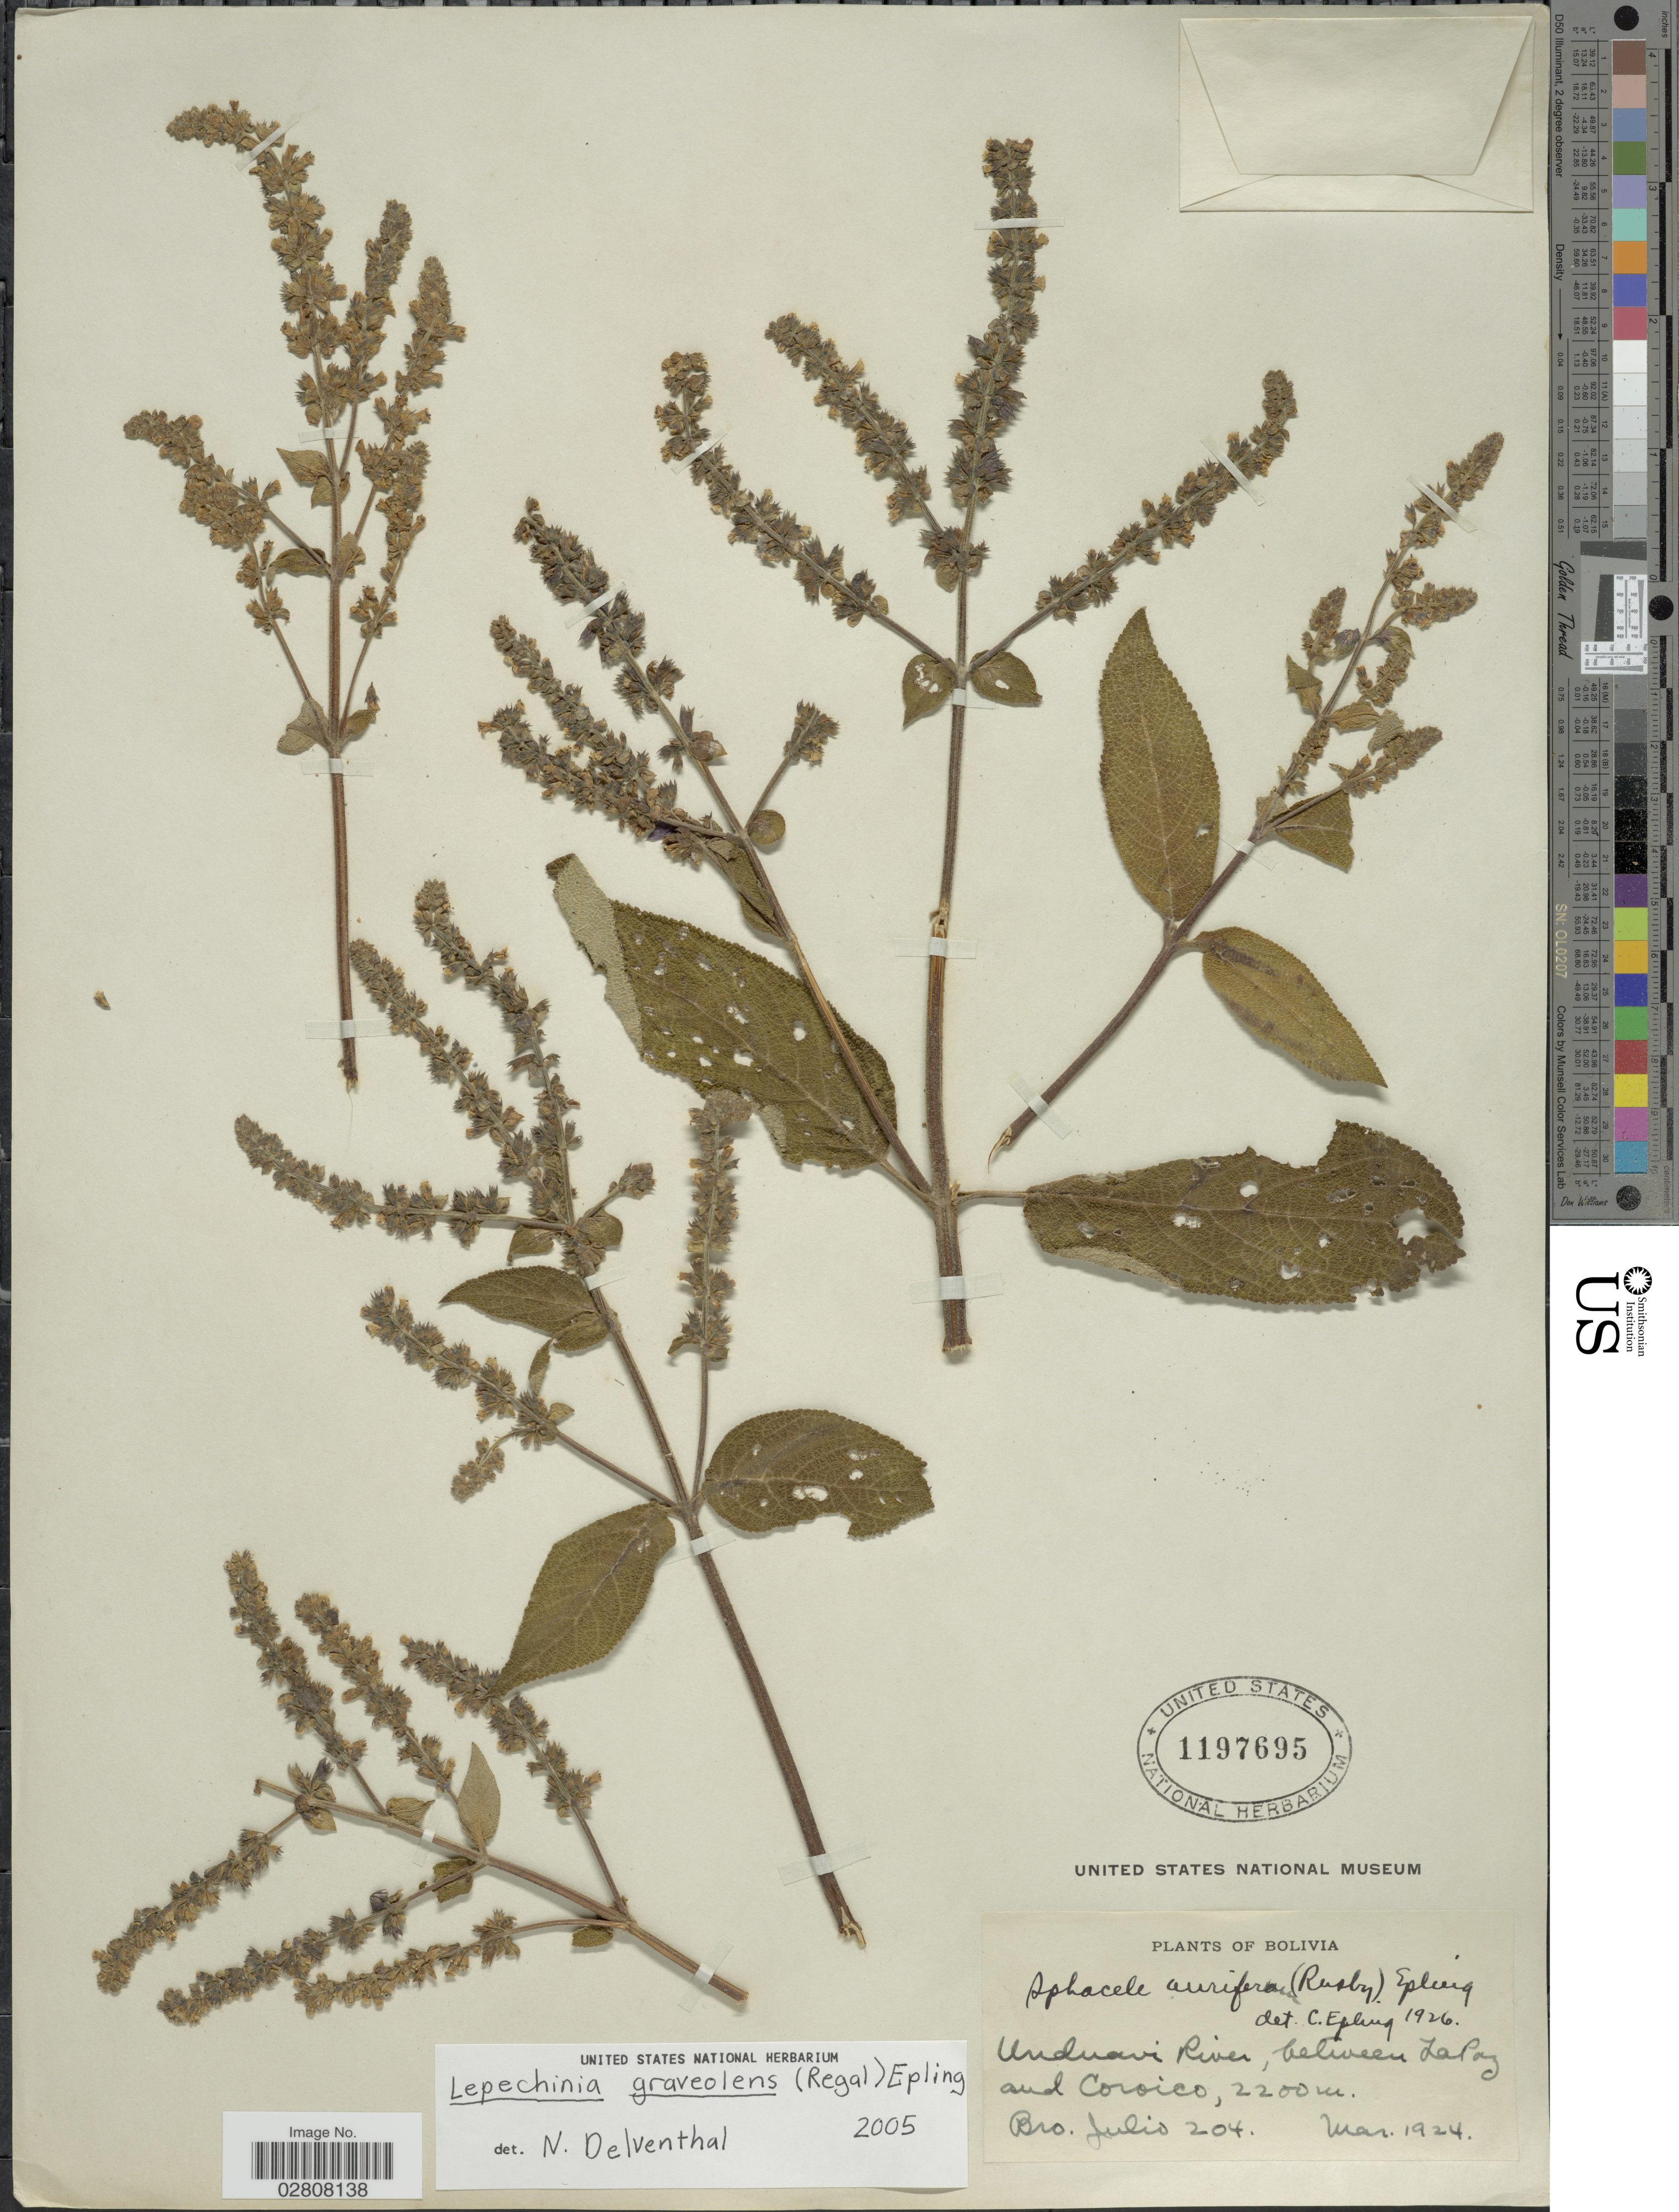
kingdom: Plantae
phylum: Tracheophyta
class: Magnoliopsida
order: Lamiales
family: Lamiaceae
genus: Lepechinia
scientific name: Lepechinia graveolens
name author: (Regel) Epling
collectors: Bro. Julio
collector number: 204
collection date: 1924-03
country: Bolivia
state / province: La Paz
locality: Unduavi River, between La Paz and Coroico.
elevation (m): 2200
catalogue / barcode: US 1197695